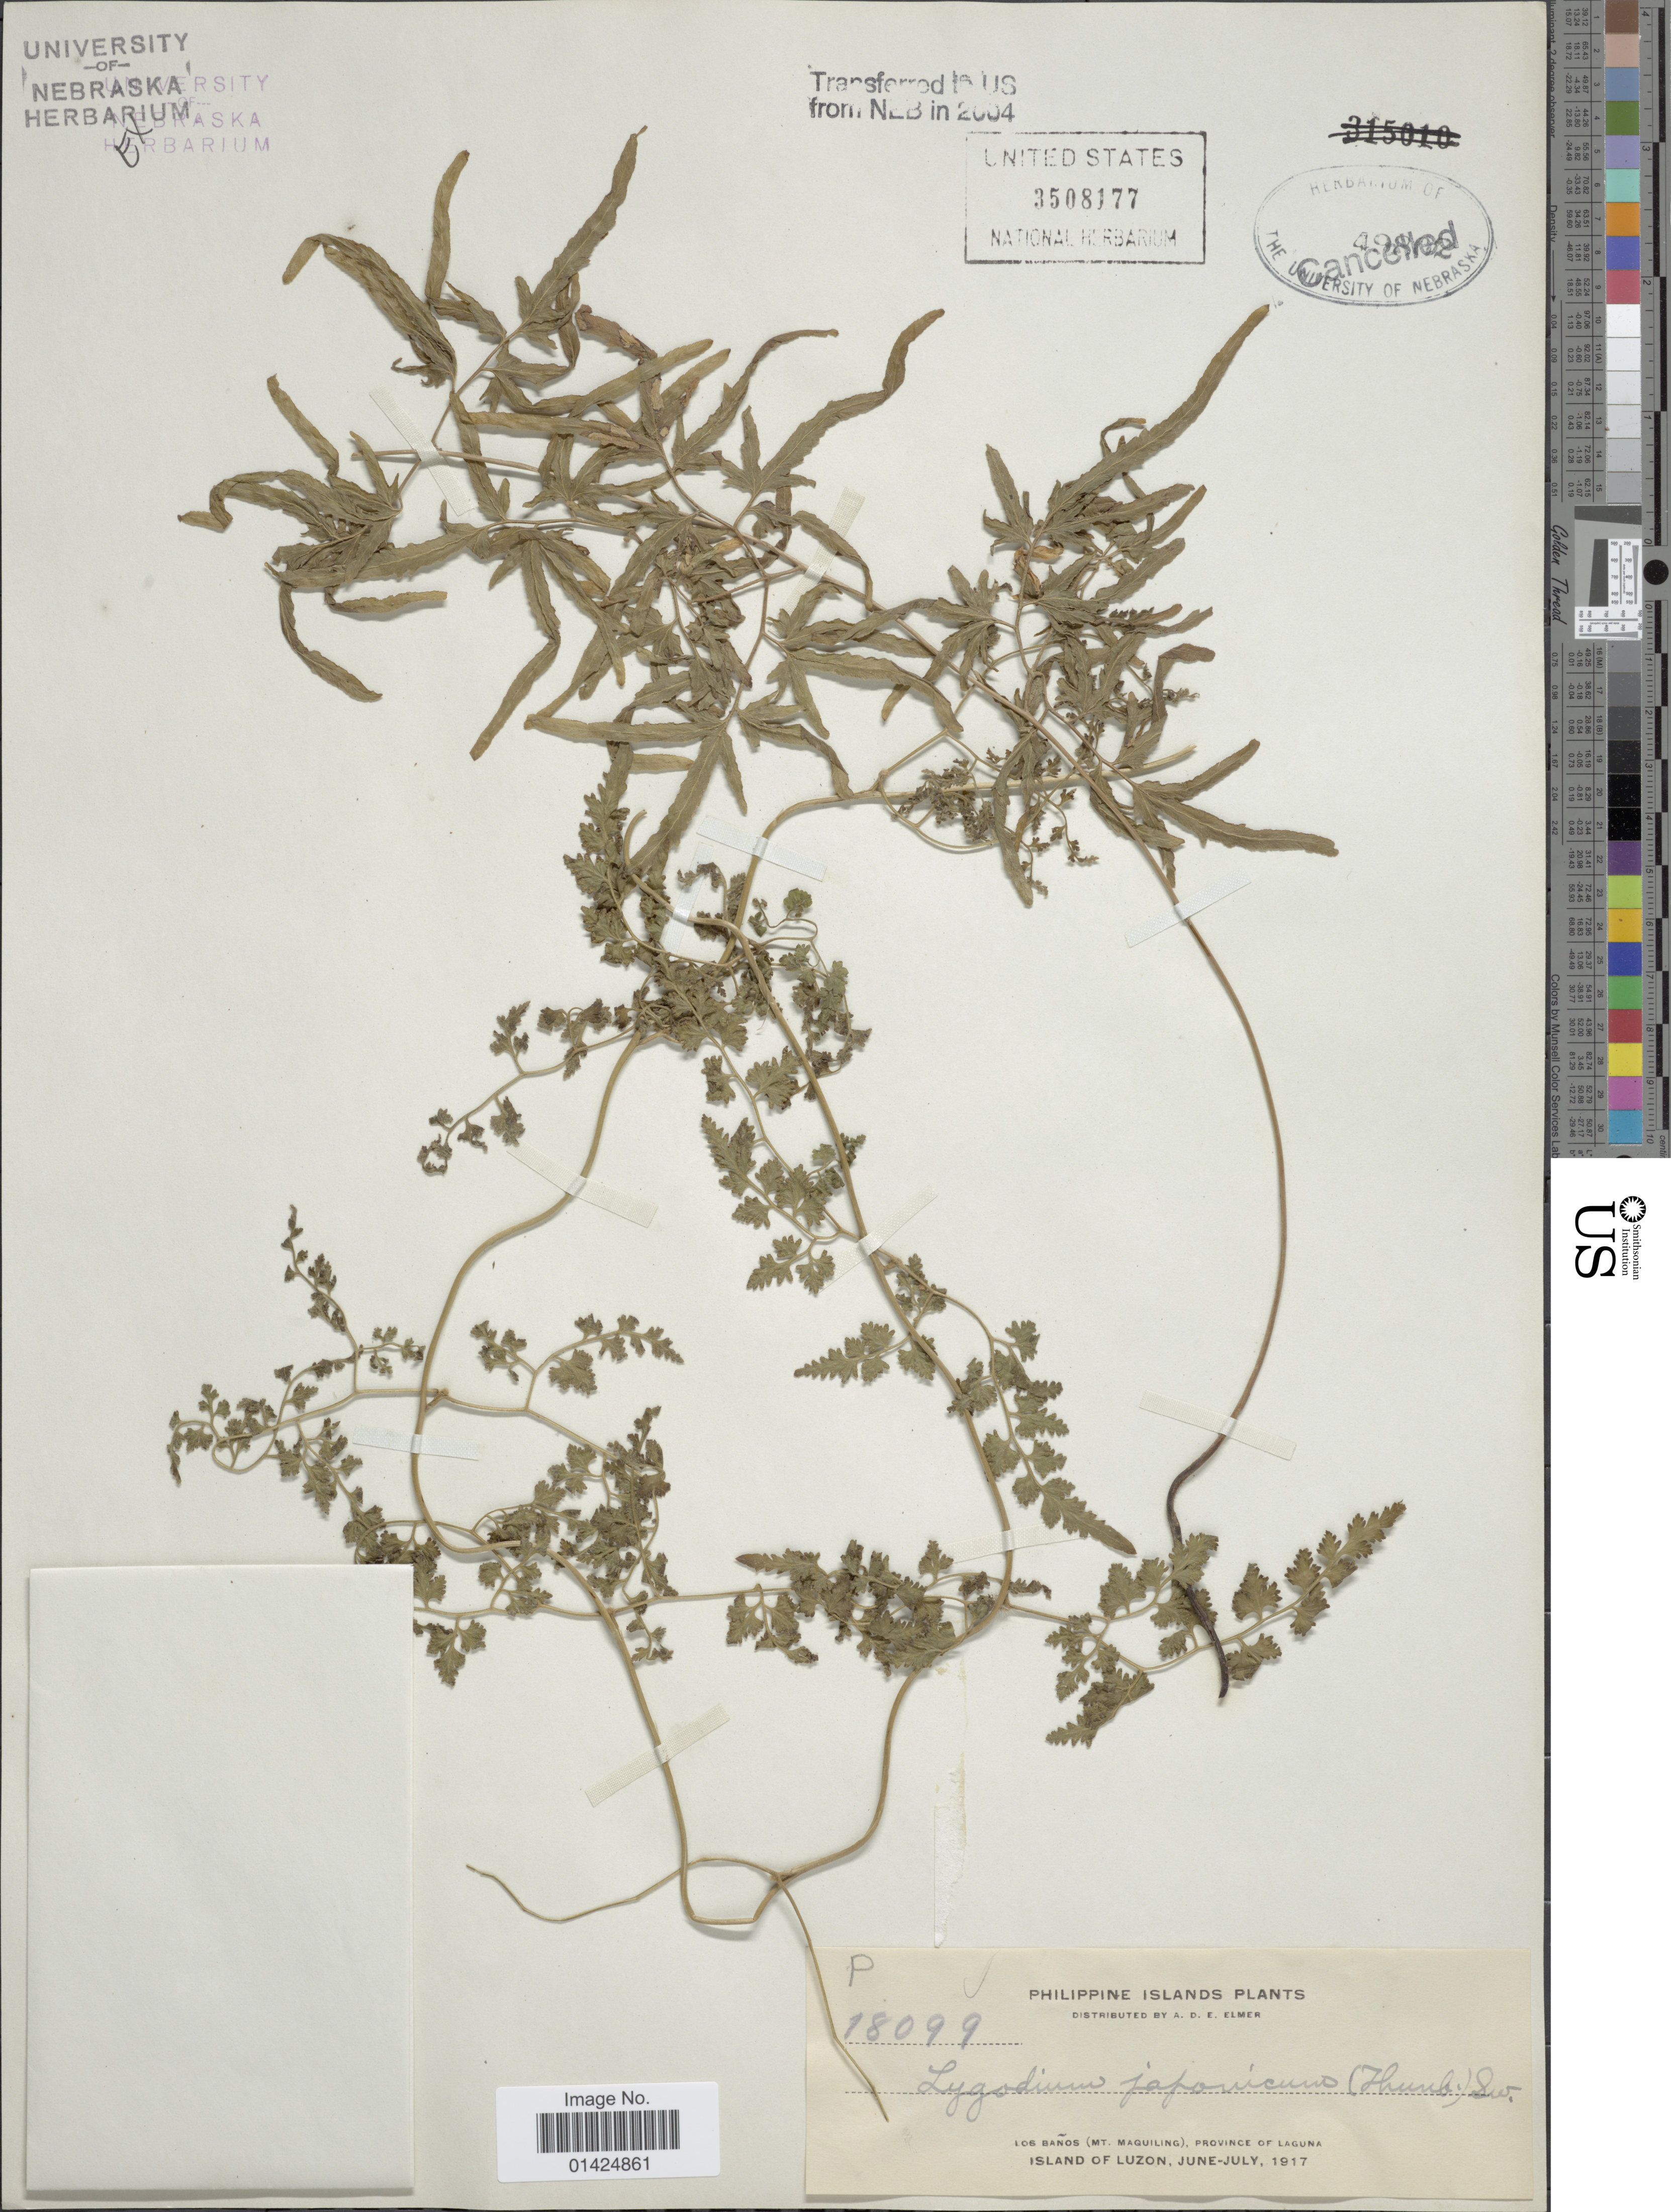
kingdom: Plantae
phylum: Tracheophyta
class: Polypodiopsida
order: Schizaeales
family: Lygodiaceae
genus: Lygodium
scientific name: Lygodium japonicum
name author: (Thunb.) Sw.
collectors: A. D. E. Elmer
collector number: P 18099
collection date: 1917-06/1917-07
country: Philippines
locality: Los Baños (Mt. Maquiling), province of Laguna. Island of Luzon.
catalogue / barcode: US 3508177